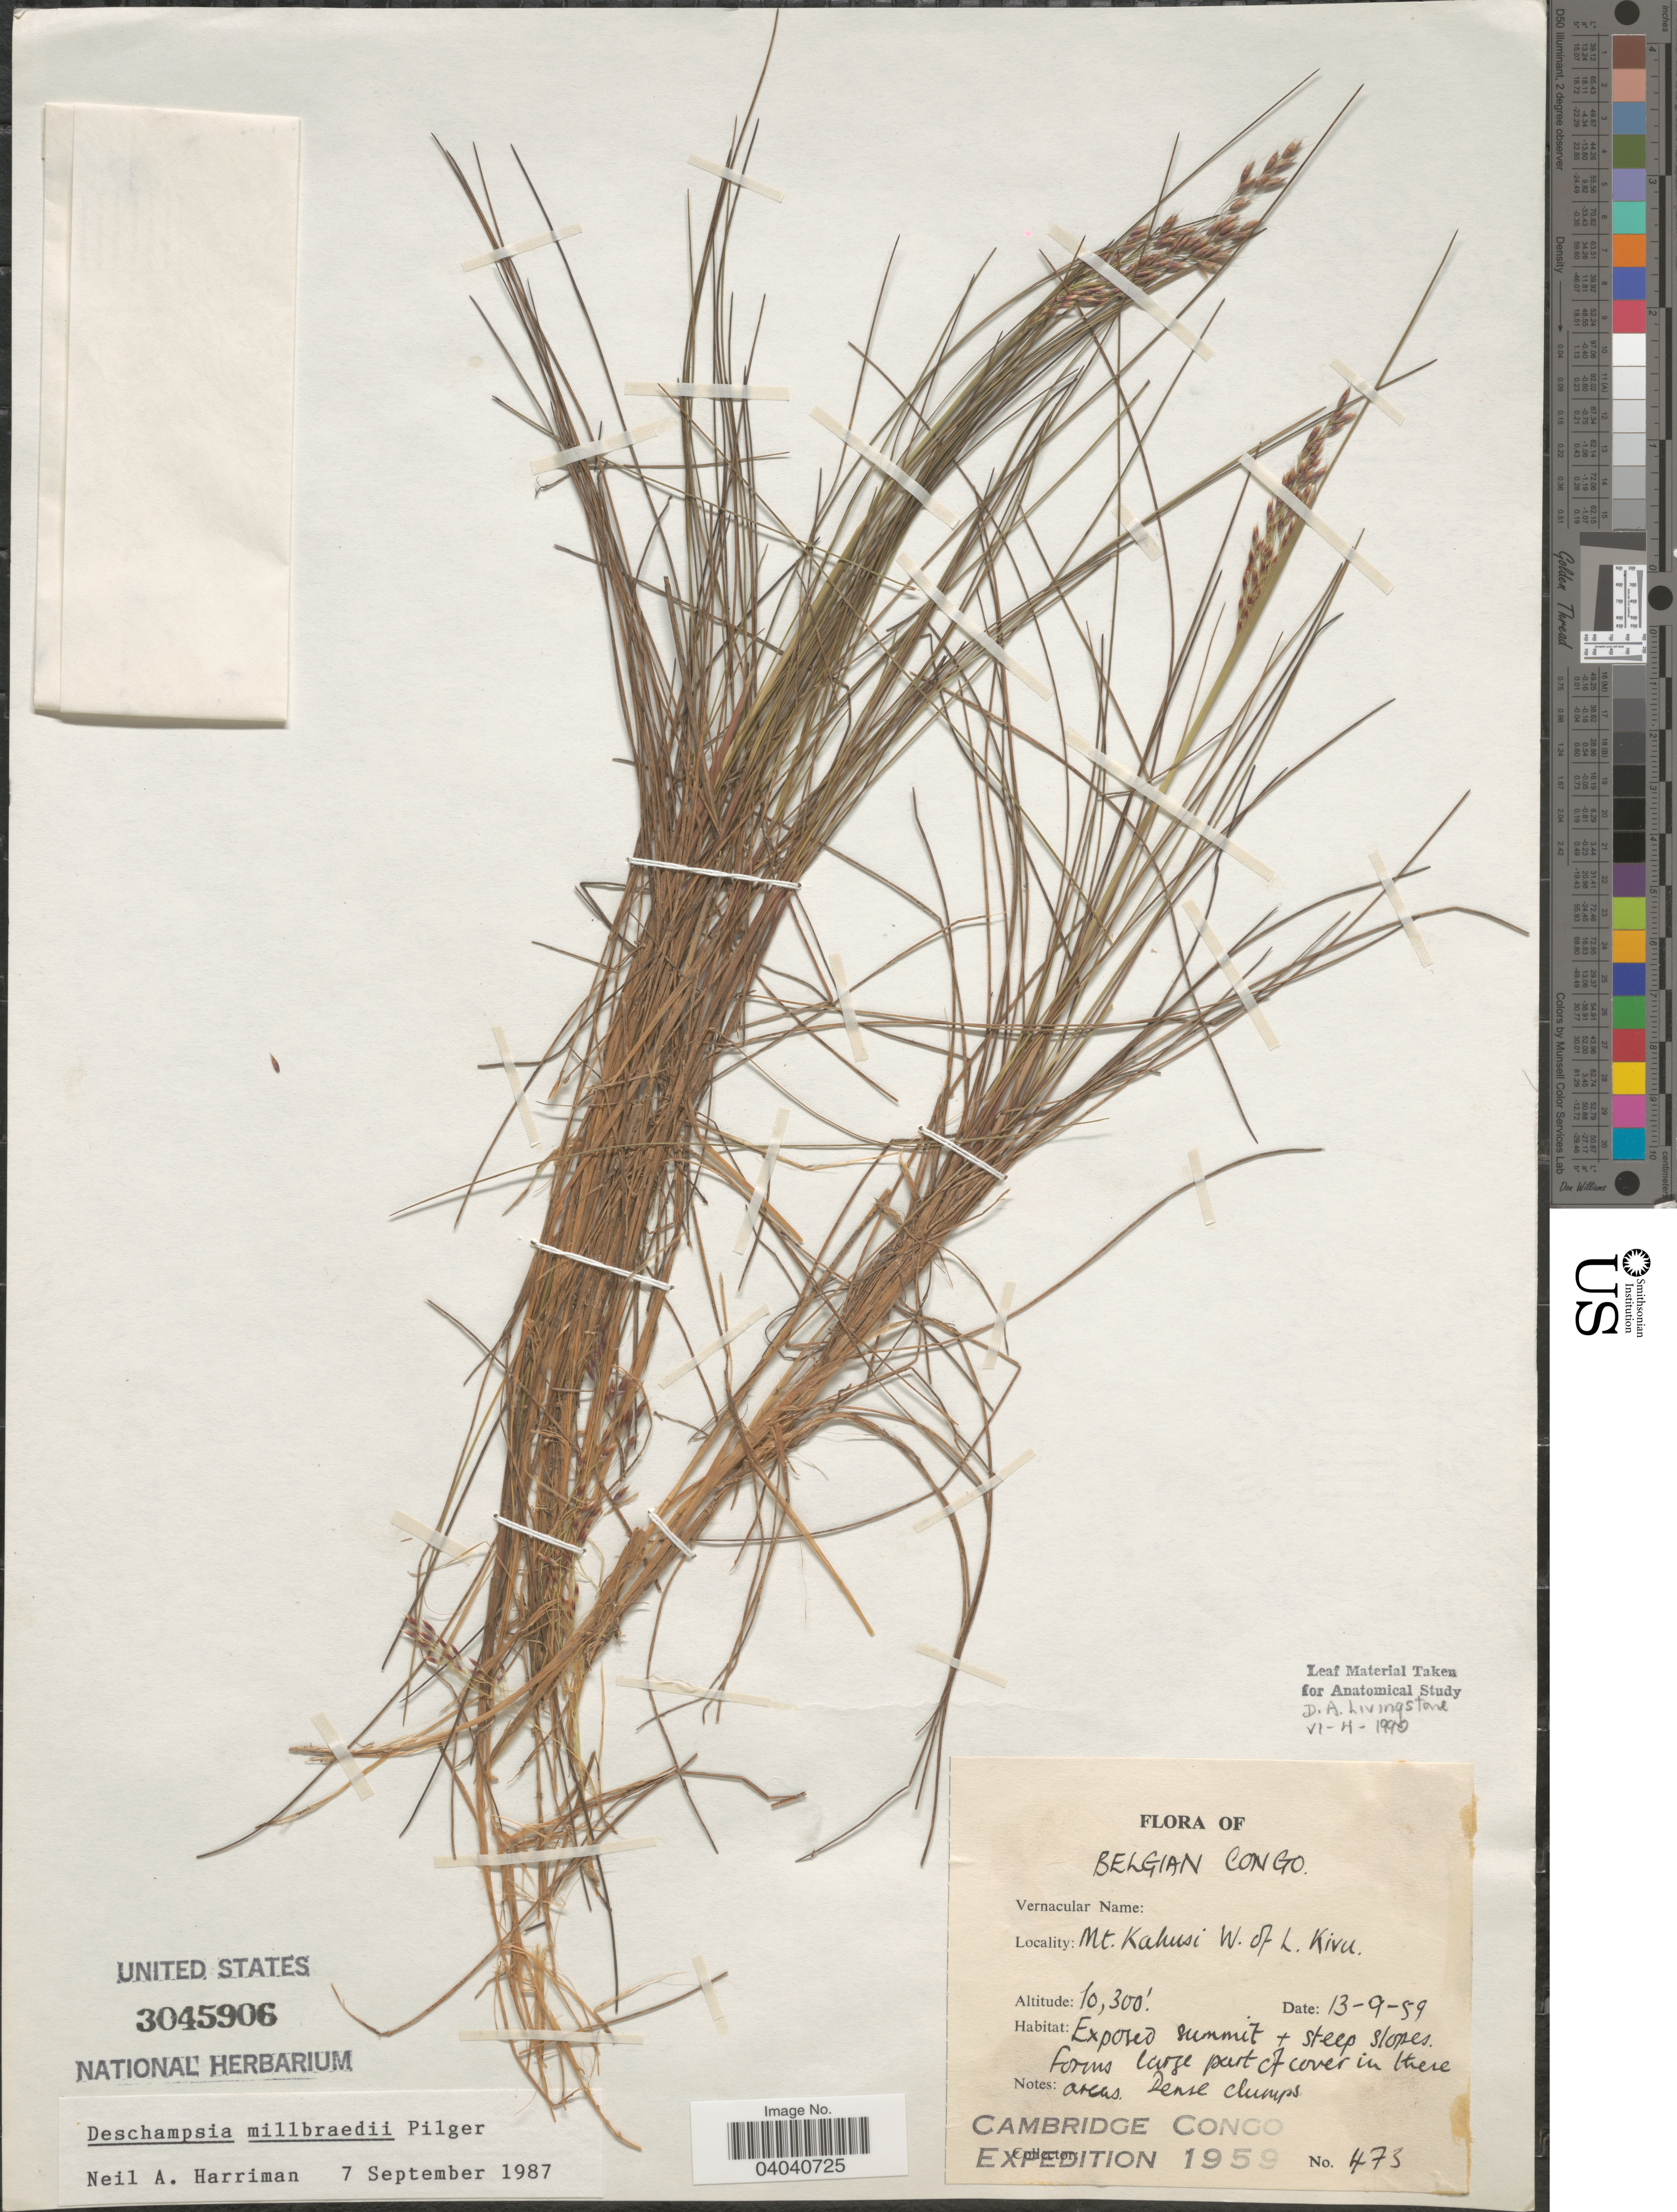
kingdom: Plantae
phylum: Tracheophyta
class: Liliopsida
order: Poales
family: Poaceae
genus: Deschampsia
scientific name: Deschampsia mildbraedii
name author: Pilg.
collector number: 473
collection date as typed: Transcribed d/m/y: 13/9/59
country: Congo, Democratic Republic of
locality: Belgian Congo. Mt. Kahusi W. of L. Kivu.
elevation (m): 3139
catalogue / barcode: US 3045906